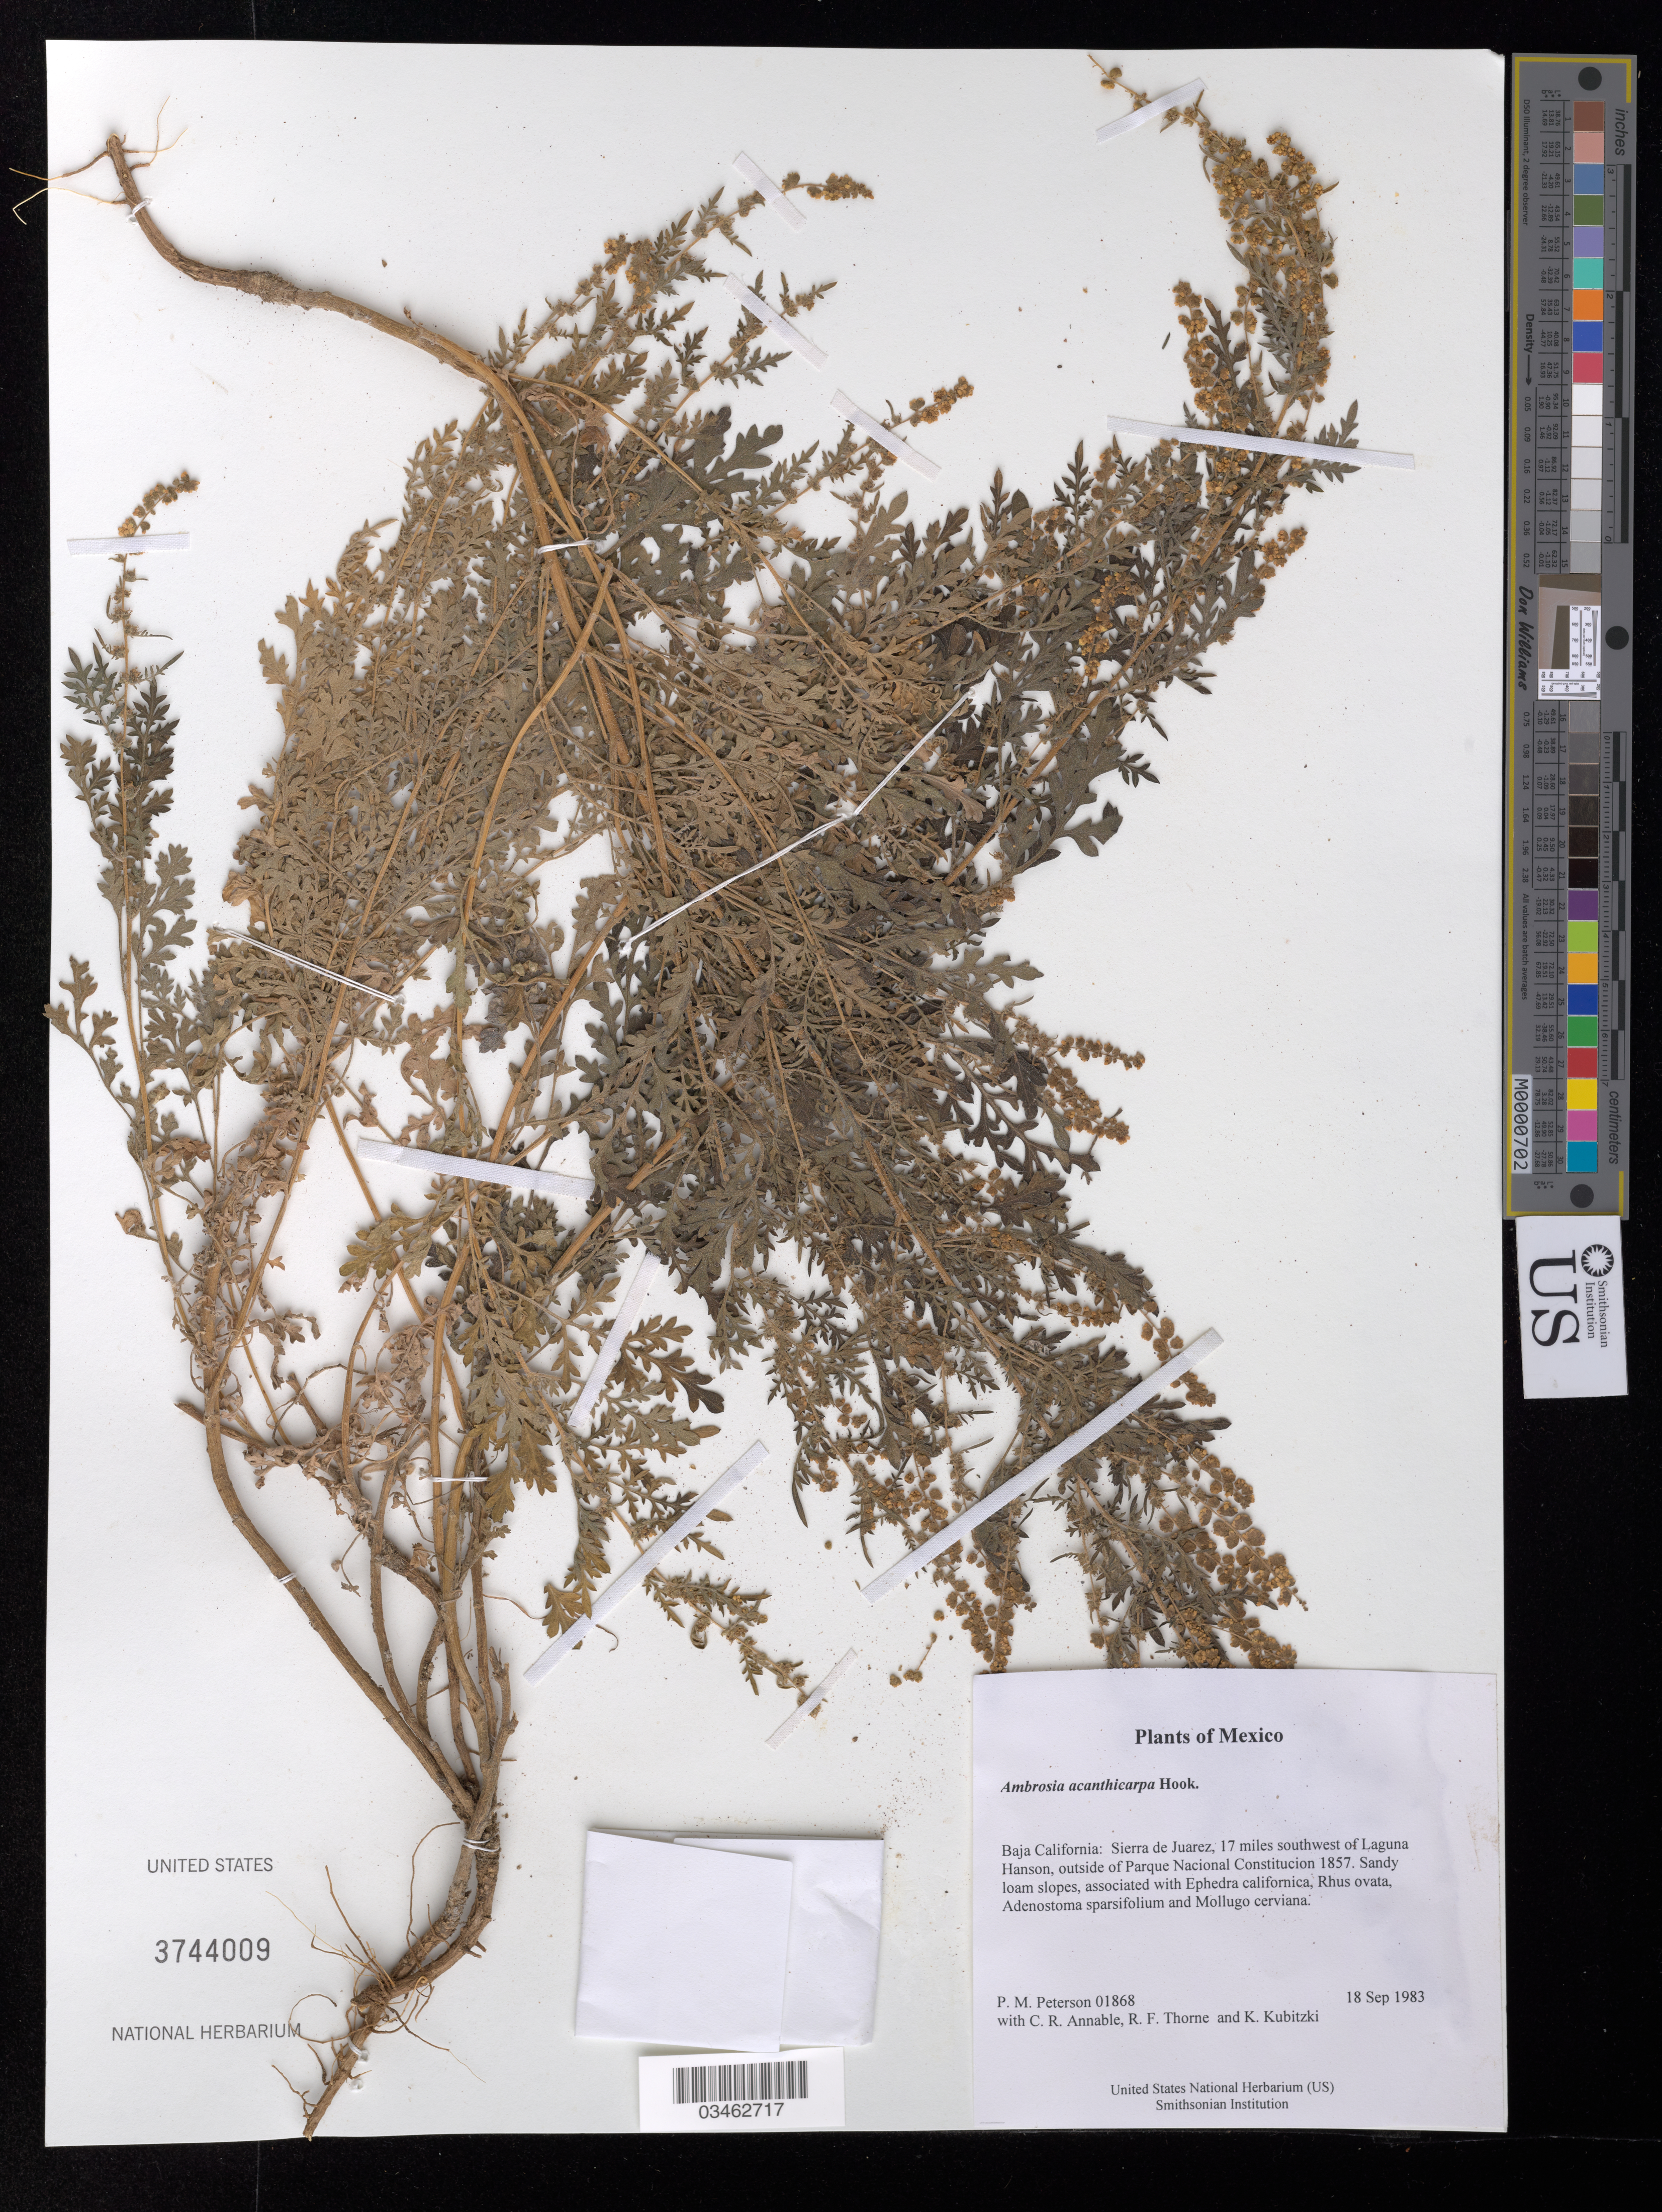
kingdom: Plantae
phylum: Tracheophyta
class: Magnoliopsida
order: Asterales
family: Asteraceae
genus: Ambrosia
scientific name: Ambrosia acanthicarpa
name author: Hook.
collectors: P. M. Peterson, C. R. Annable, R. F. Thorne & K. Kubitzki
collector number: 01868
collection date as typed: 18 Sep 1983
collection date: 1983-09-18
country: Mexico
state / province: Baja California Norte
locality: Sierra de Juarez, 17 miles southwest of Laguna Hanson, outside of Parque Nacional Constitucion 1857.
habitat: Sandy loam slopes, associated with Ephedra californica, Rhus ovata, Adenostoma sparsifolium and Mollugo cerviana.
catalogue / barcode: US 3744009